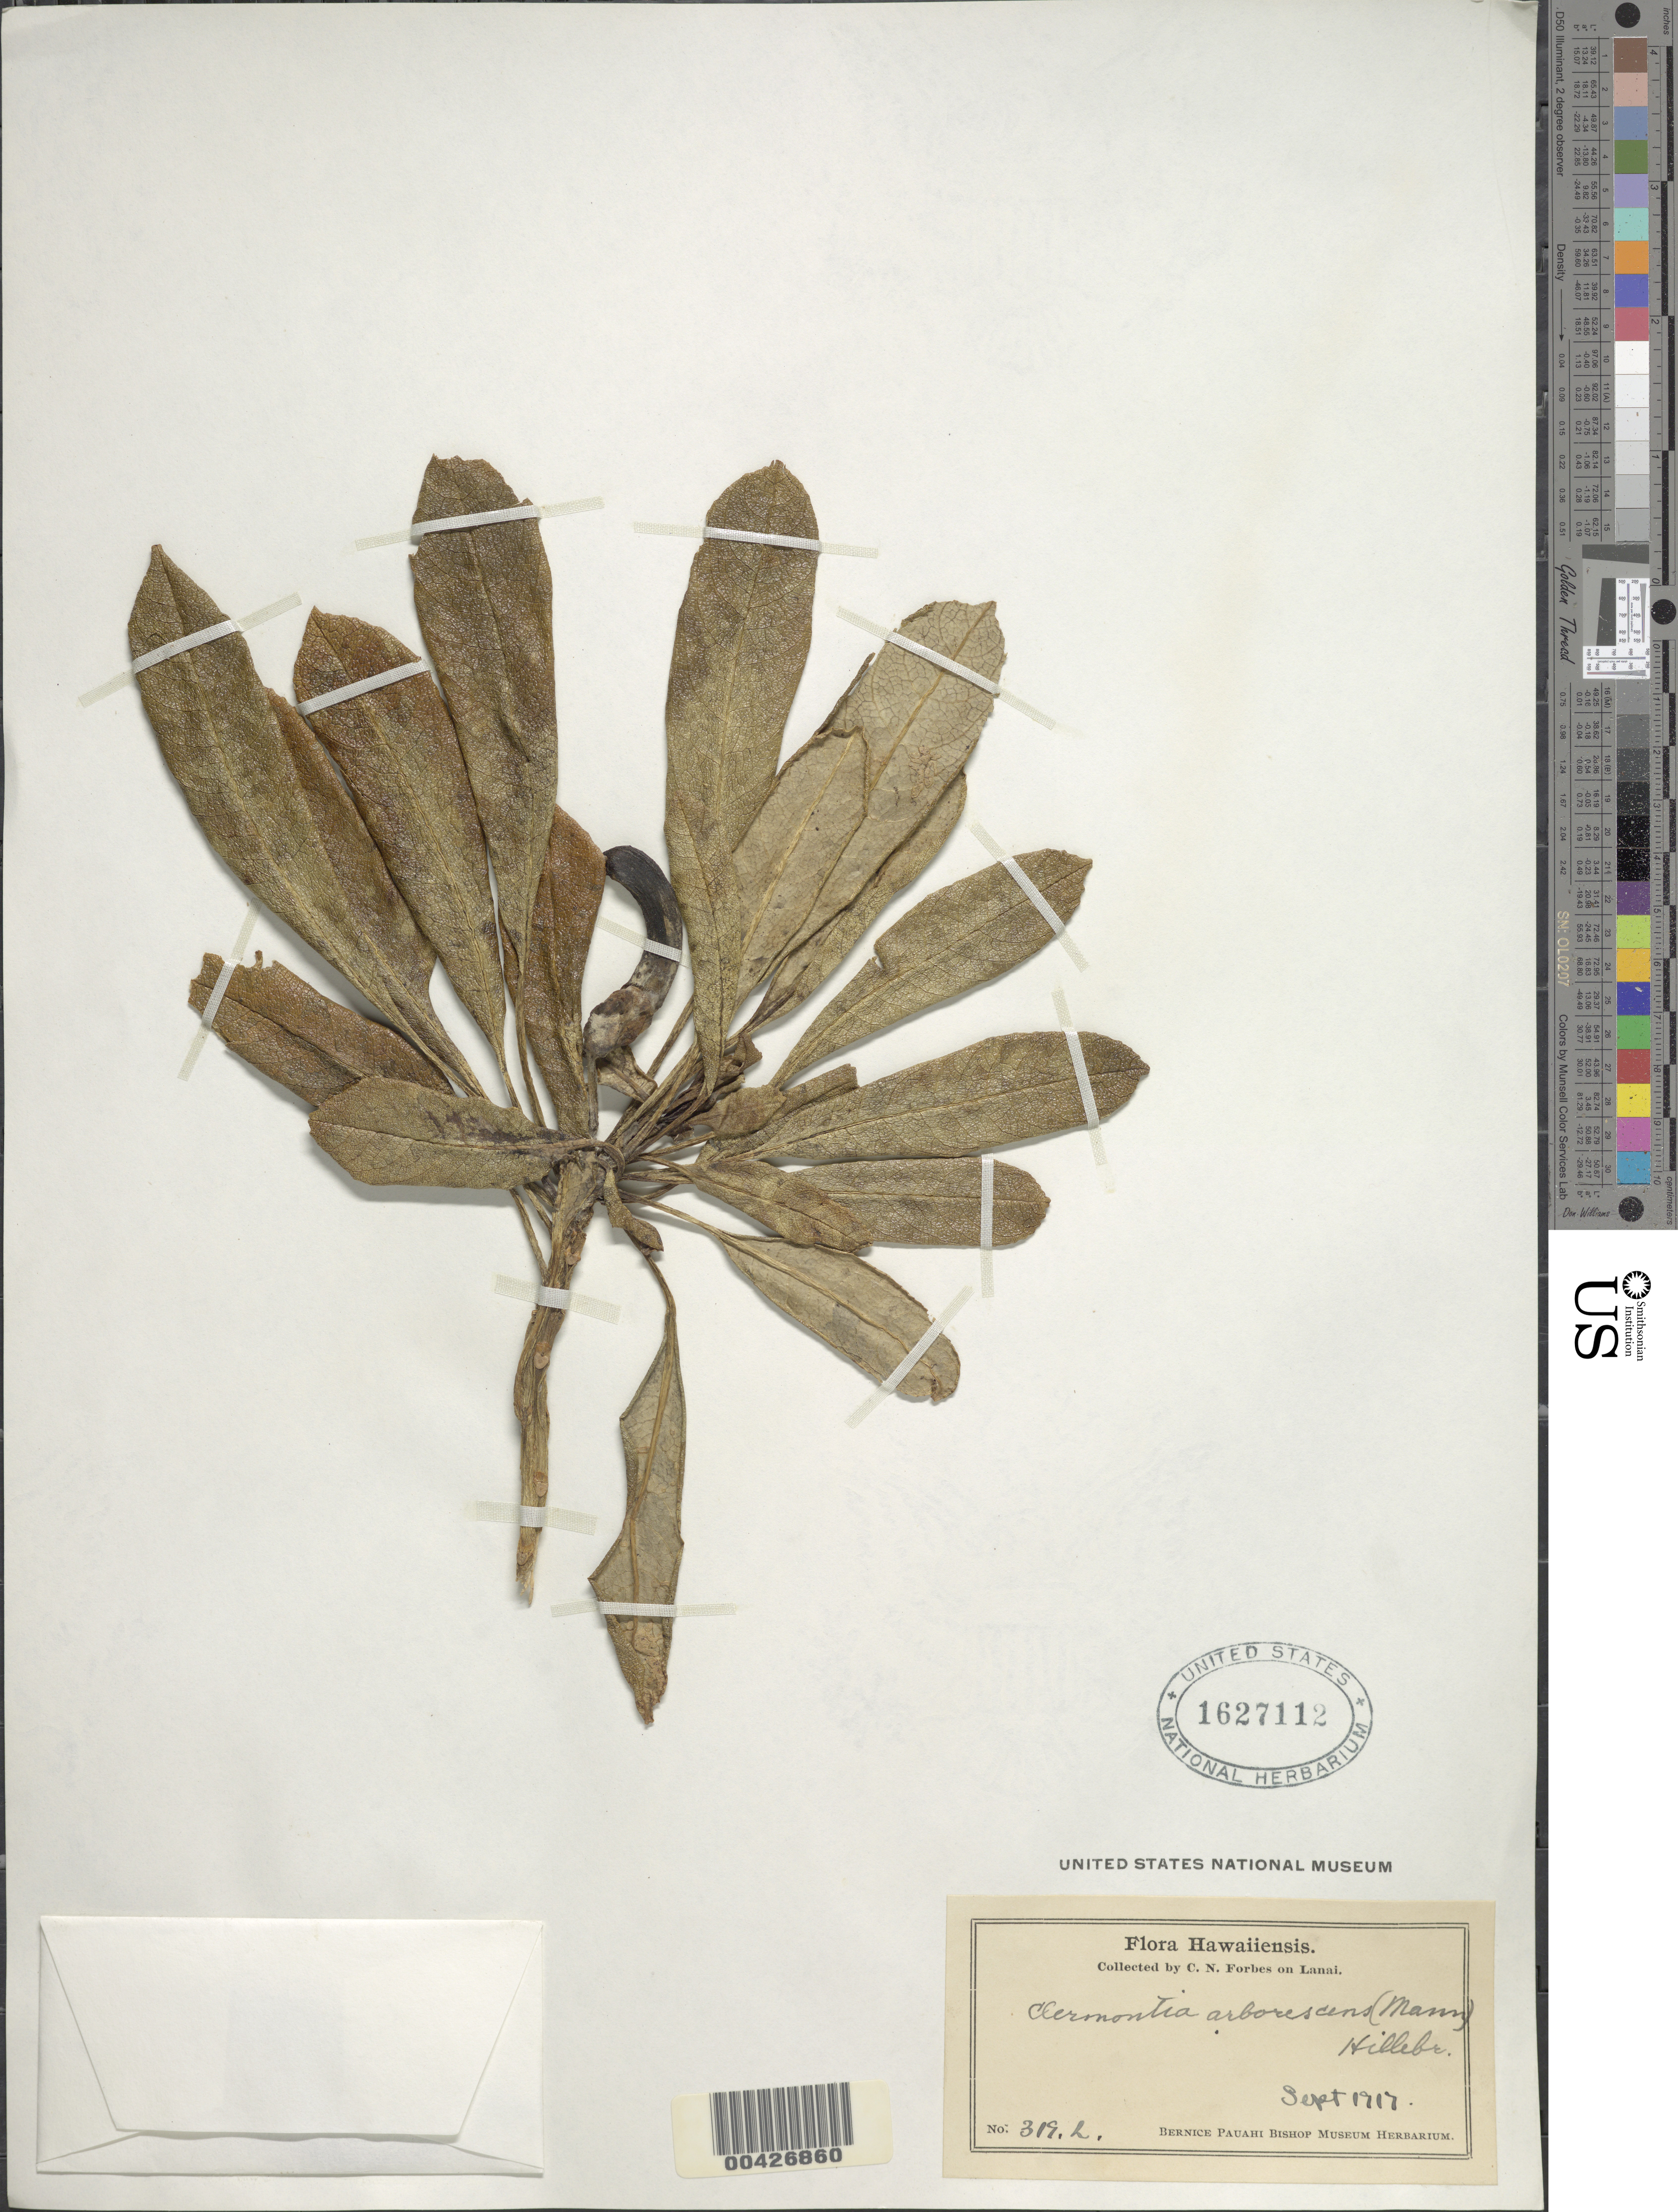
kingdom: Plantae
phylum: Tracheophyta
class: Magnoliopsida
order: Asterales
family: Campanulaceae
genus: Clermontia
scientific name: Clermontia arborescens subsp. waikoluensis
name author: (H. St. John) Lammers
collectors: C. N. Forbes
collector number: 319.L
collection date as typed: Sep 1917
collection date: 1917-09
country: United States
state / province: Hawaii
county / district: Maui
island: Lana'i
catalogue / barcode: US 1627112